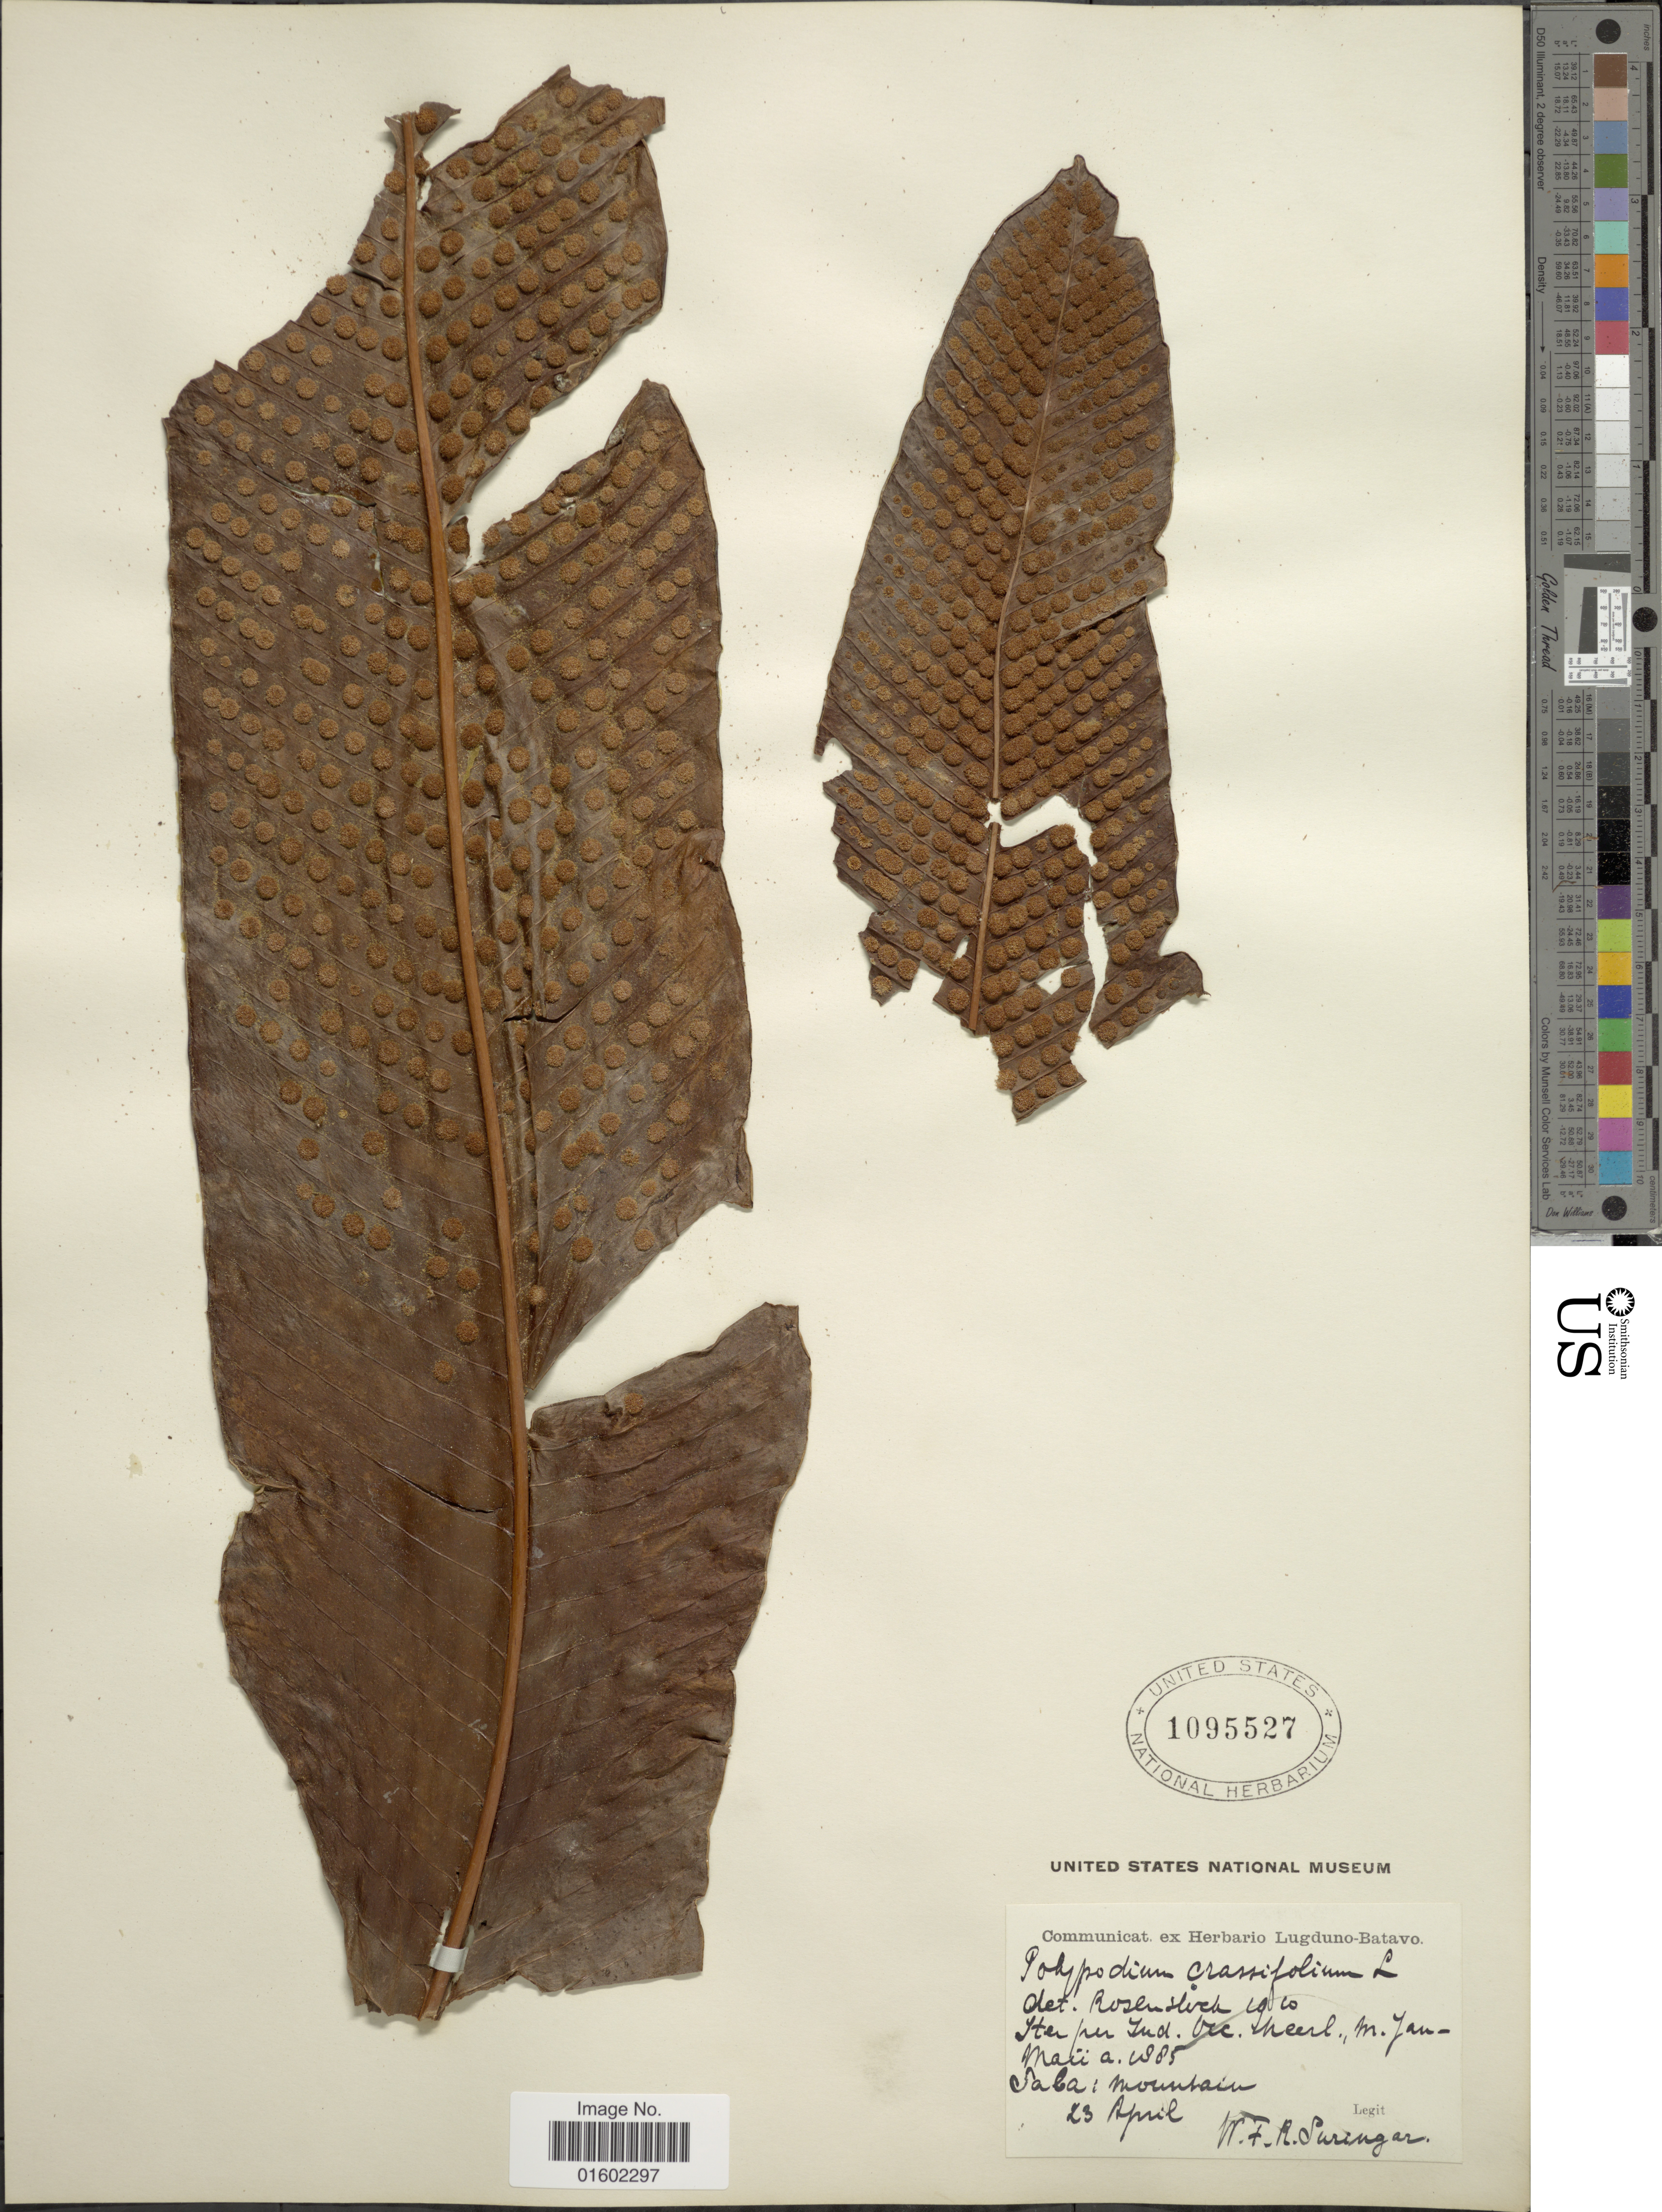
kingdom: Plantae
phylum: Tracheophyta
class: Polypodiopsida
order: Polypodiales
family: Polypodiaceae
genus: Niphidium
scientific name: Niphidium crassifolium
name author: (L.) Lellinger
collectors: W. F. Suringar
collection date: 1885-04-23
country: Netherlands Antilles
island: Saba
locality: Saba Mountain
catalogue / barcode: US 1095527